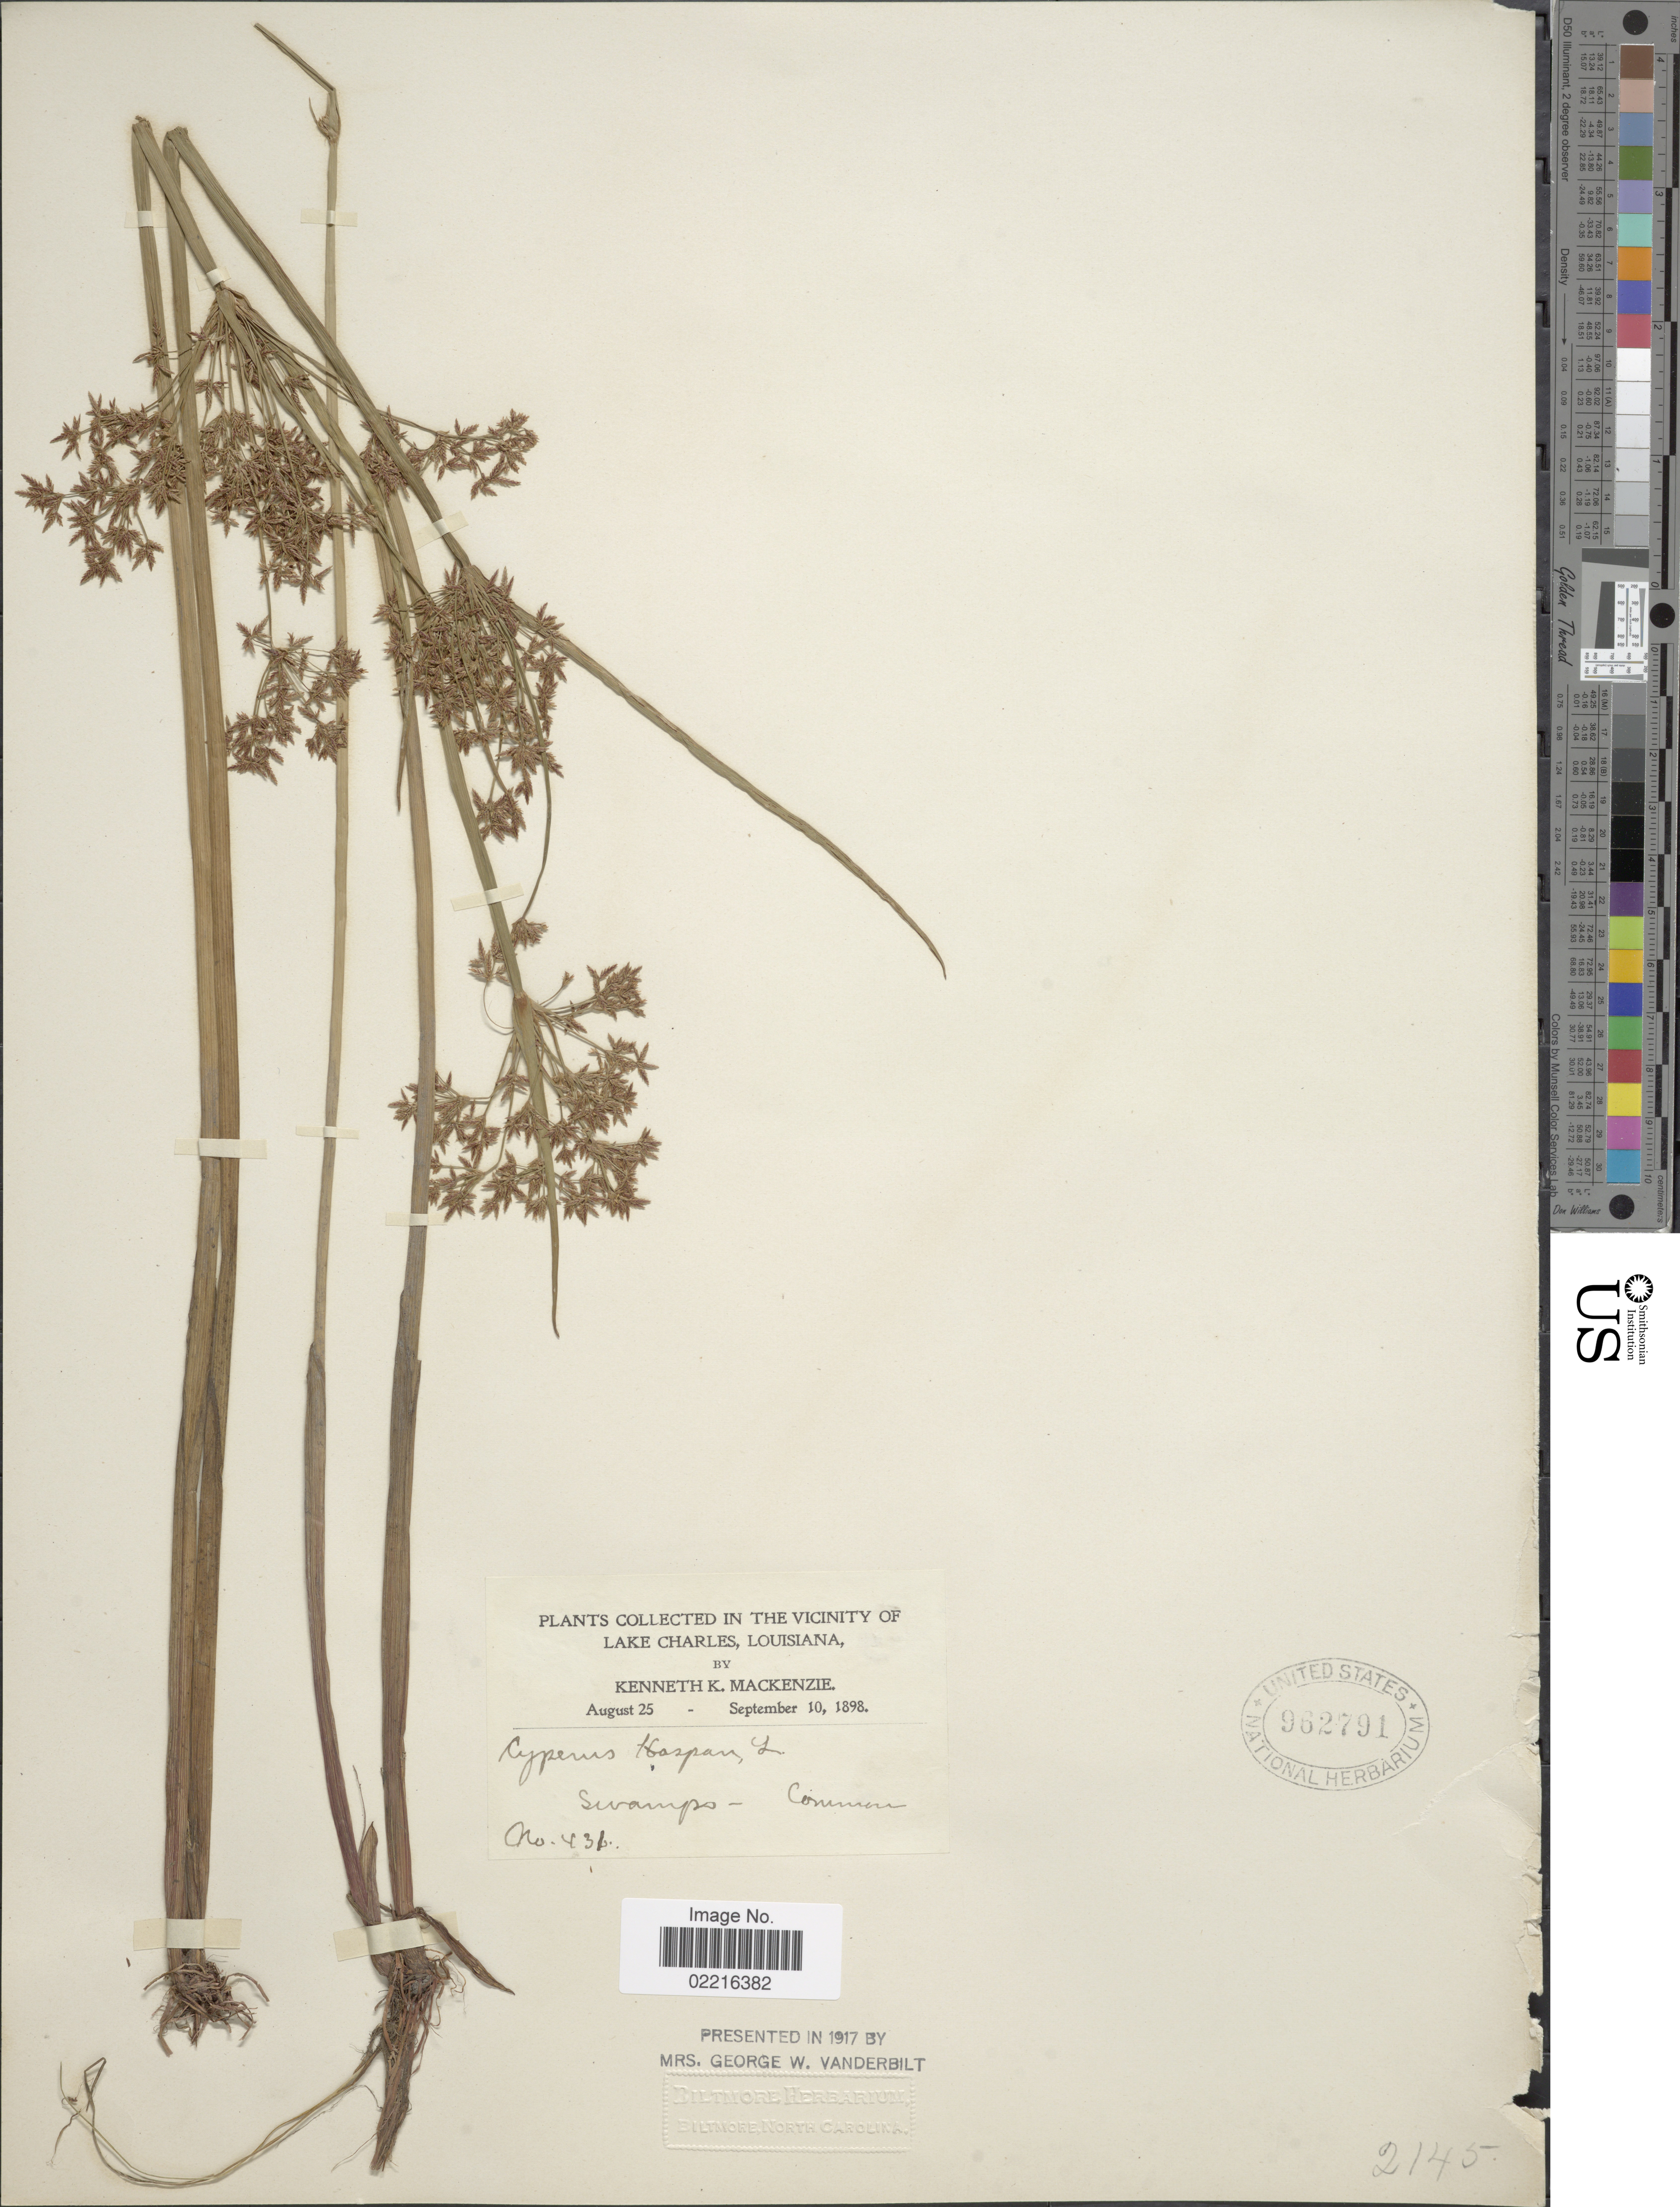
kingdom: Plantae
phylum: Tracheophyta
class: Liliopsida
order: Poales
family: Cyperaceae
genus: Cyperus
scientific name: Cyperus haspan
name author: L.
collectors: K. K. Mackenzie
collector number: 431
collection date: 1898-08-25/1898-09-10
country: United States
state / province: Louisiana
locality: Vicinity of Lake Charles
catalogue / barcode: US 962791